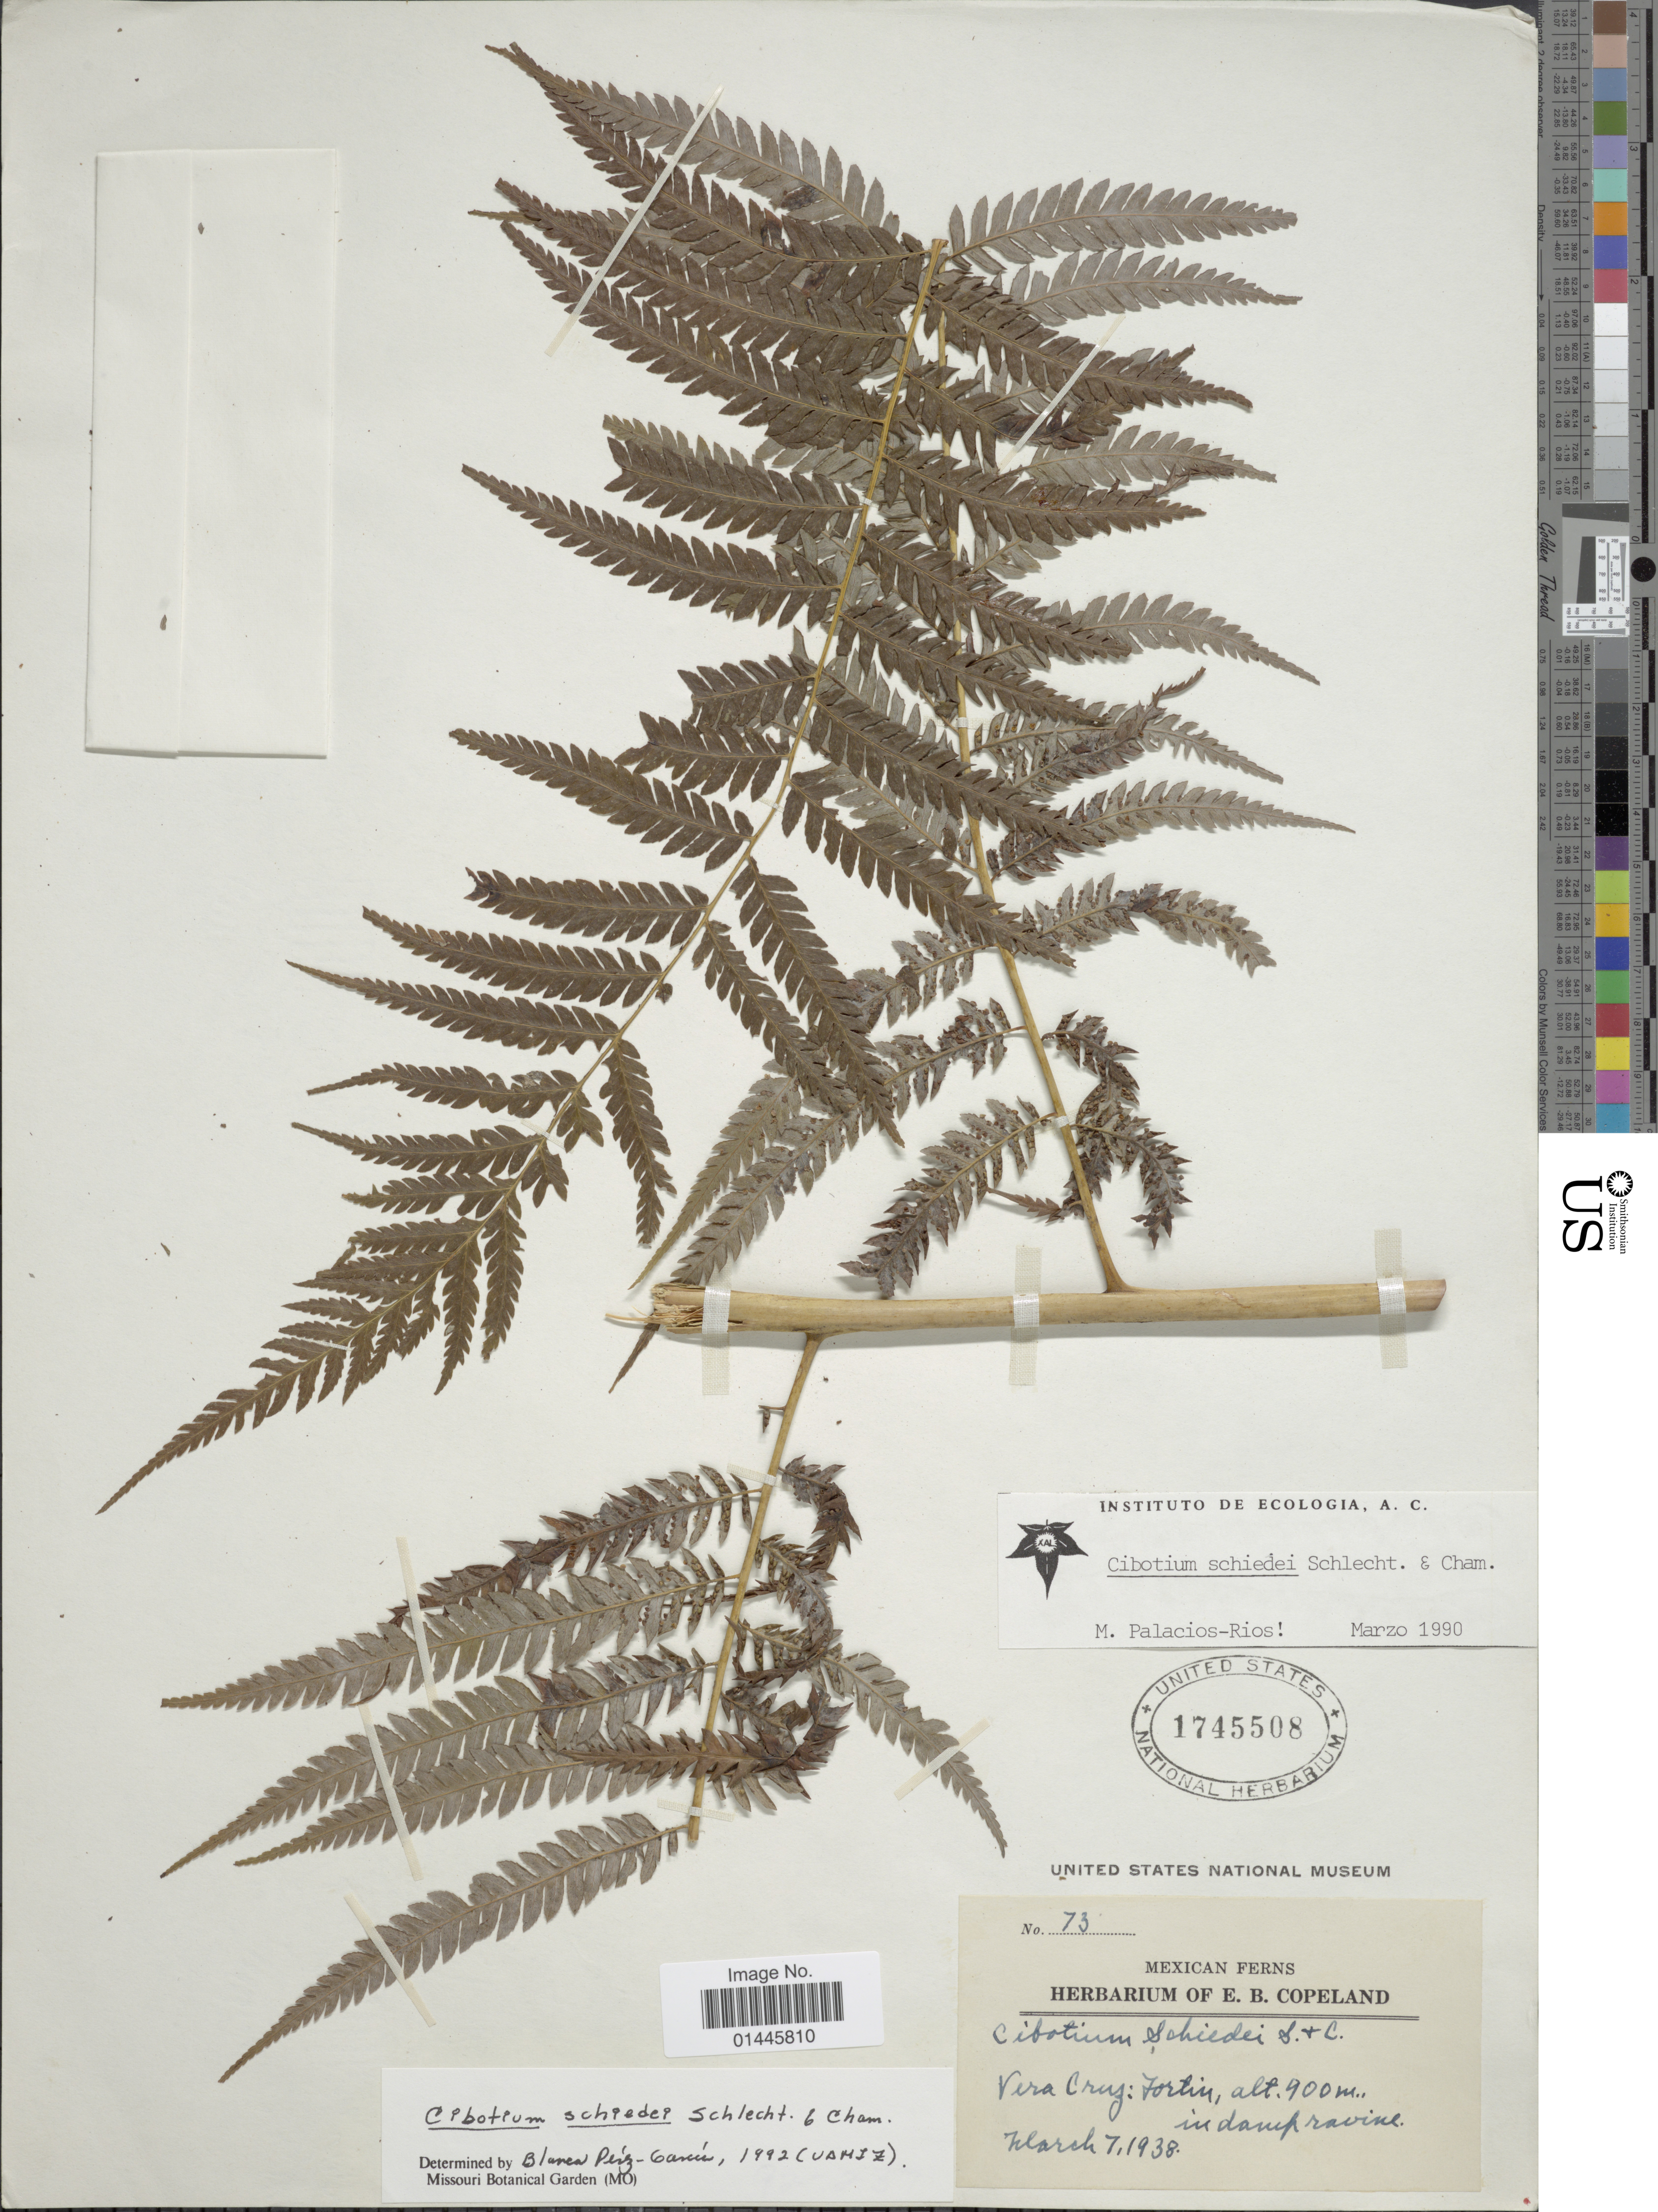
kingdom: Plantae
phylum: Tracheophyta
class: Polypodiopsida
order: Cyatheales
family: Cibotiaceae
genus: Cibotium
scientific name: Cibotium schiedei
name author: Schltdl. & Cham.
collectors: ex herb. E. B. Copeland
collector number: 73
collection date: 1938-03-07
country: Mexico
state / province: Veracruz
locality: Vera Cruz: Fortin, in damp ravine.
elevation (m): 900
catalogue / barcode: US 1745508